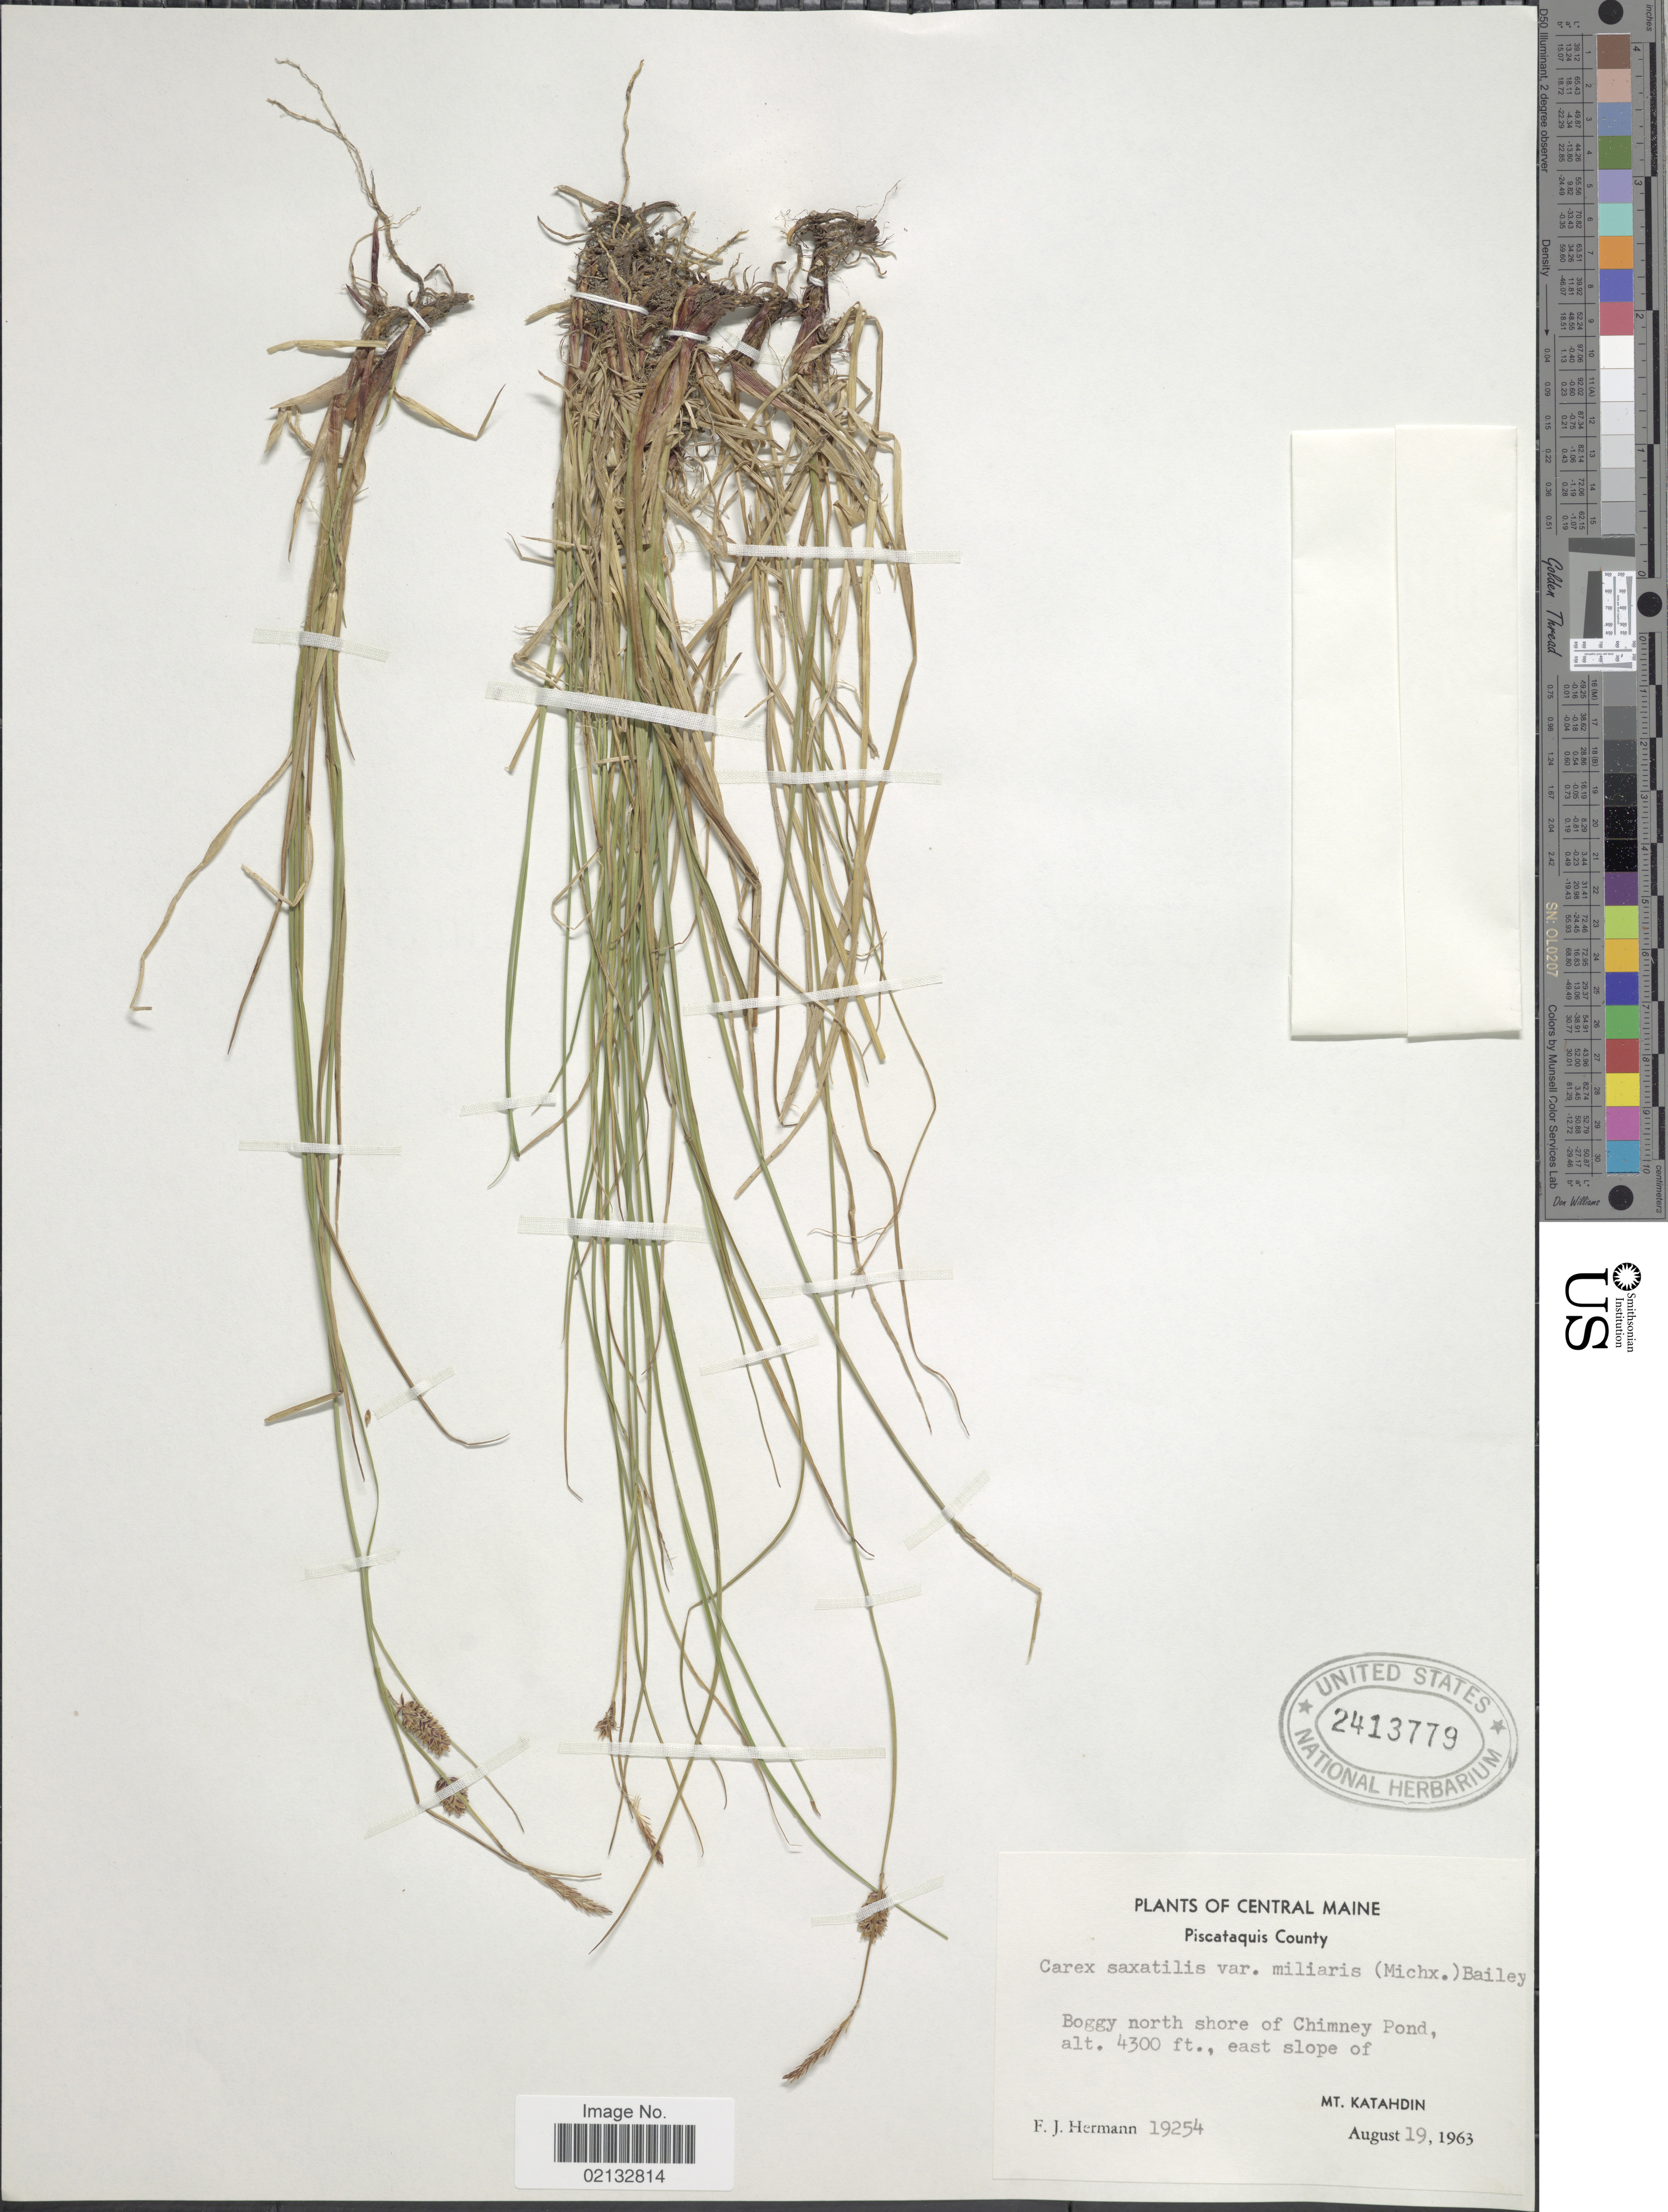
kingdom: Plantae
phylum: Tracheophyta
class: Liliopsida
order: Poales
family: Cyperaceae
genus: Carex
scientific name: Carex saxatilis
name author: L.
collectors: F. J. Hermann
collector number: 19254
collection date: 1963-08-19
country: United States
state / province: Maine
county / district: Piscataquis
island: Chebeague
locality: Boggy north of Chimney Pond, east slope of Mt. Katahdin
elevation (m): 1311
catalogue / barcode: US 2413779